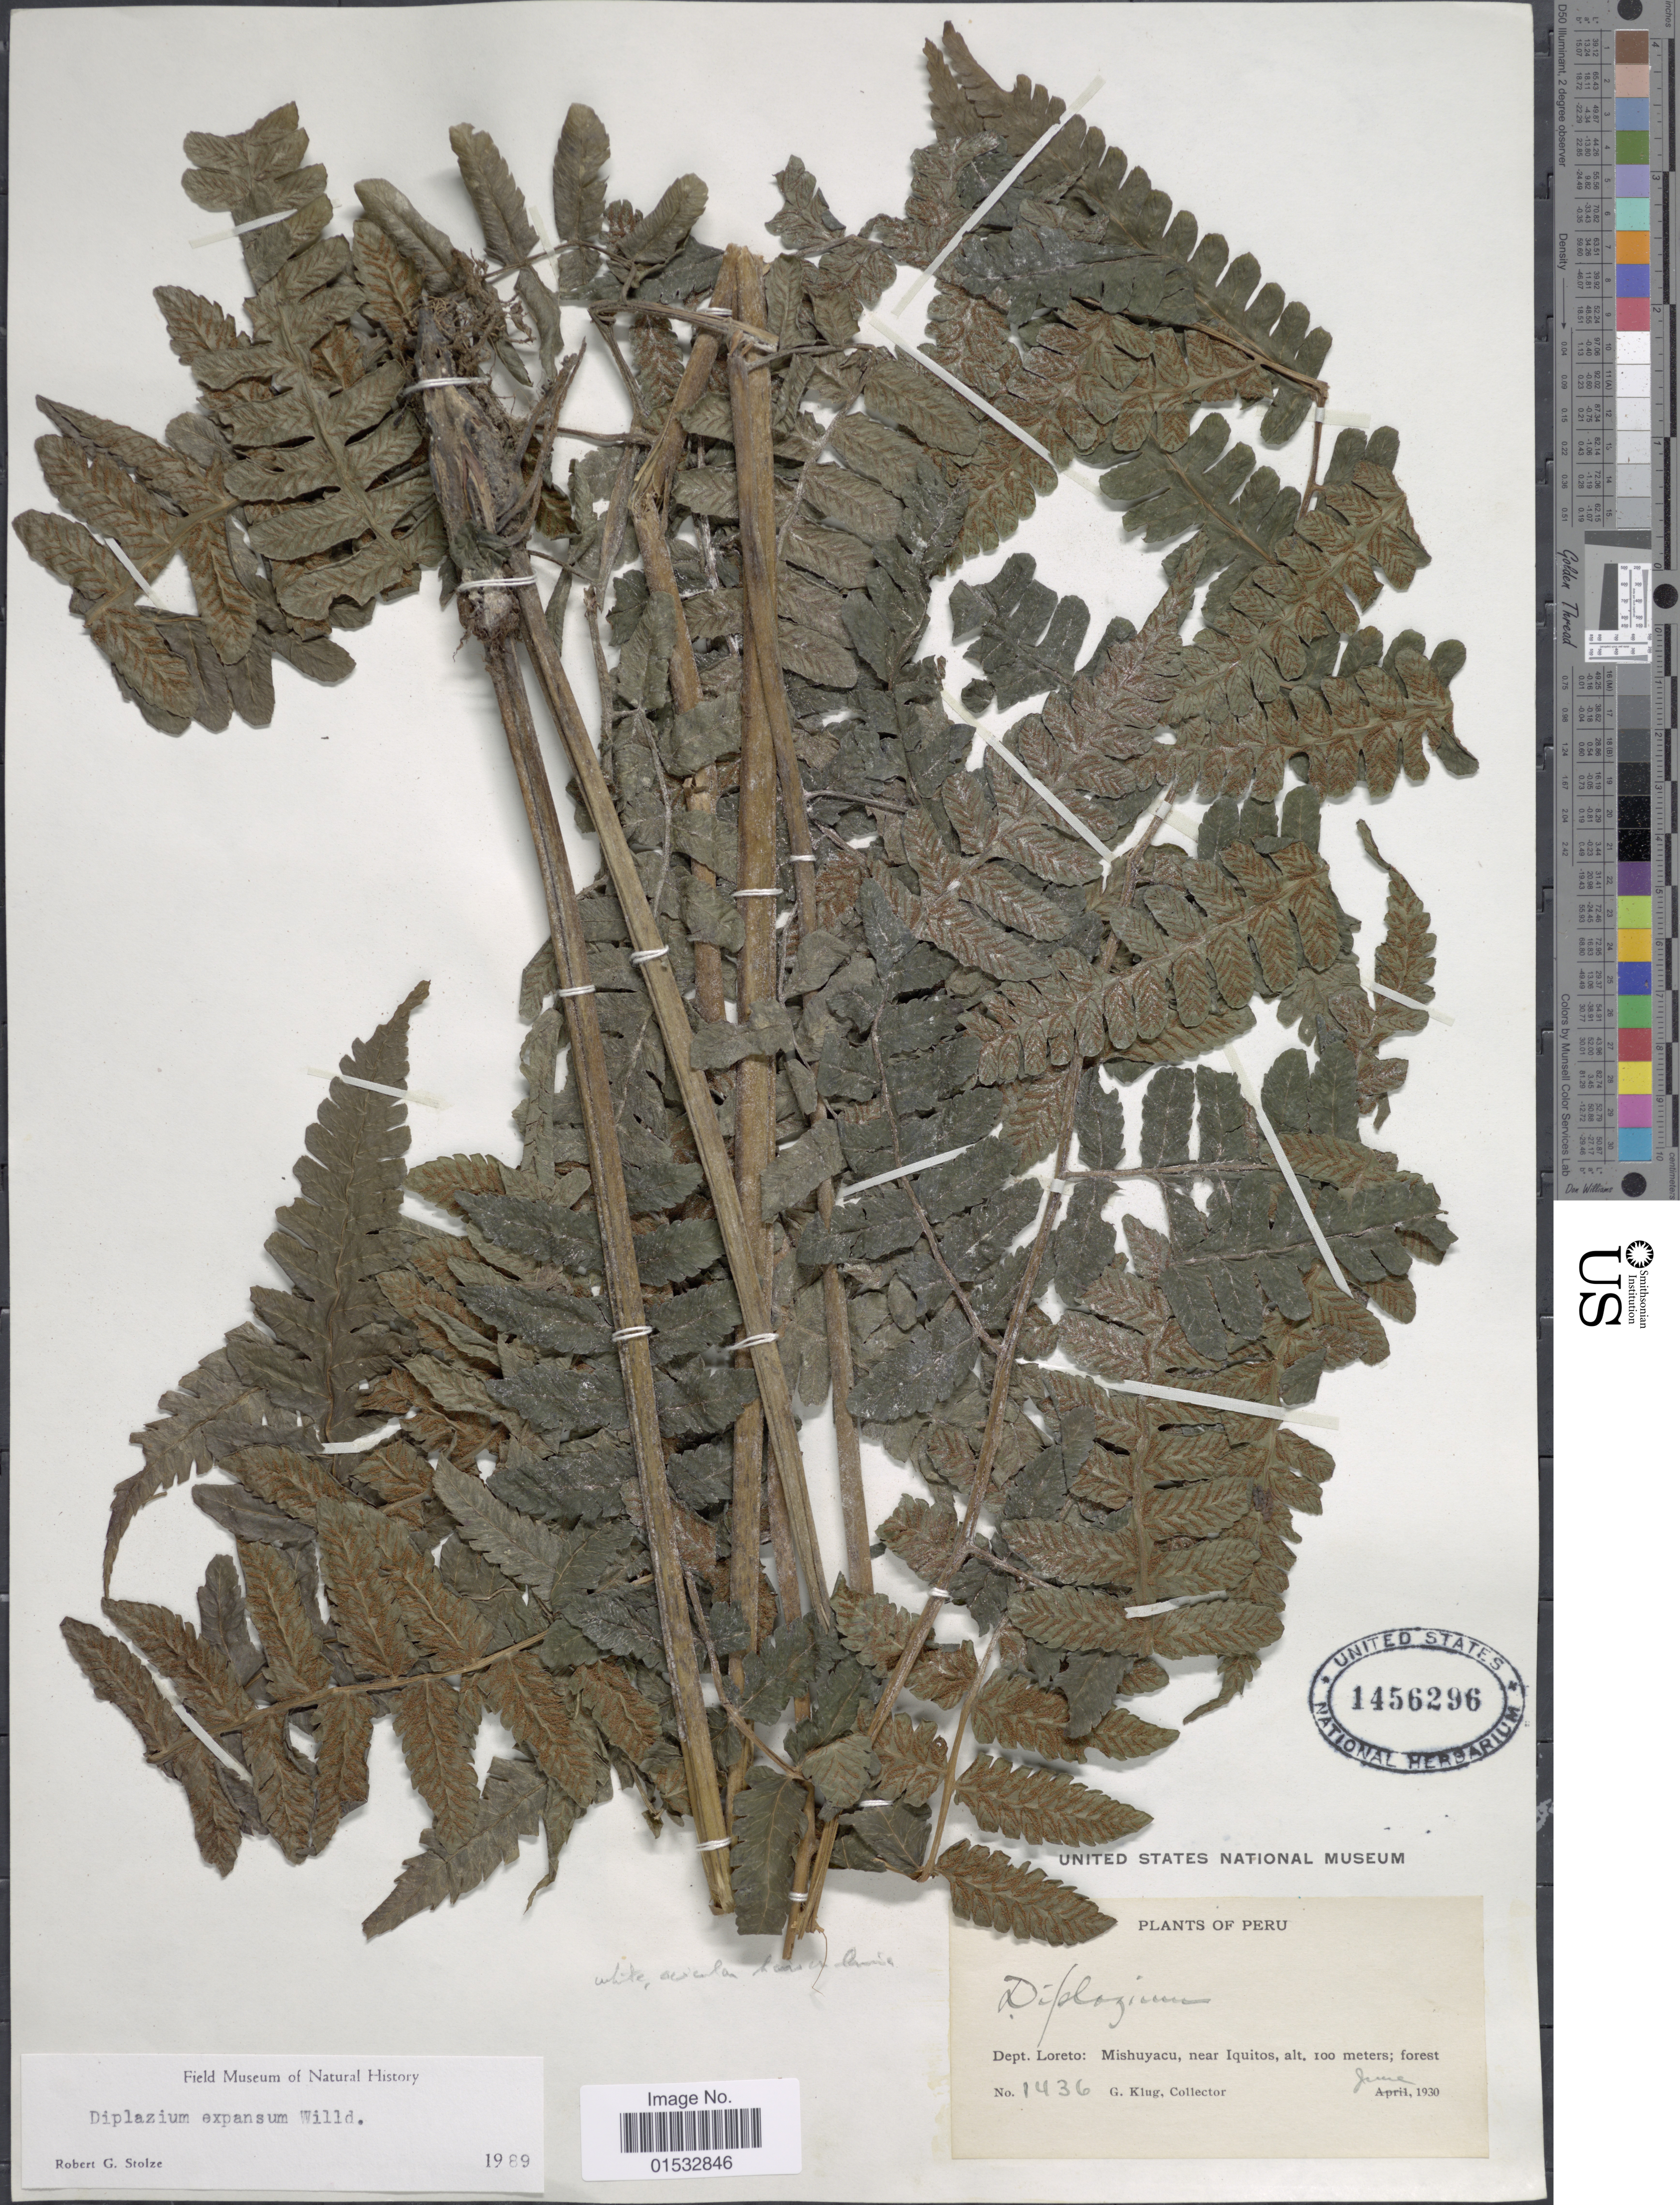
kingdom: Plantae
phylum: Tracheophyta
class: Polypodiopsida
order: Polypodiales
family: Athyriaceae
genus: Diplazium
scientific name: Diplazium expansum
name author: Willd.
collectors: G. Klug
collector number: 1436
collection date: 1930-06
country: Peru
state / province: Loreto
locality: Mishuyacu, near Iquitos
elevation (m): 100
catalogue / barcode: US 1456296